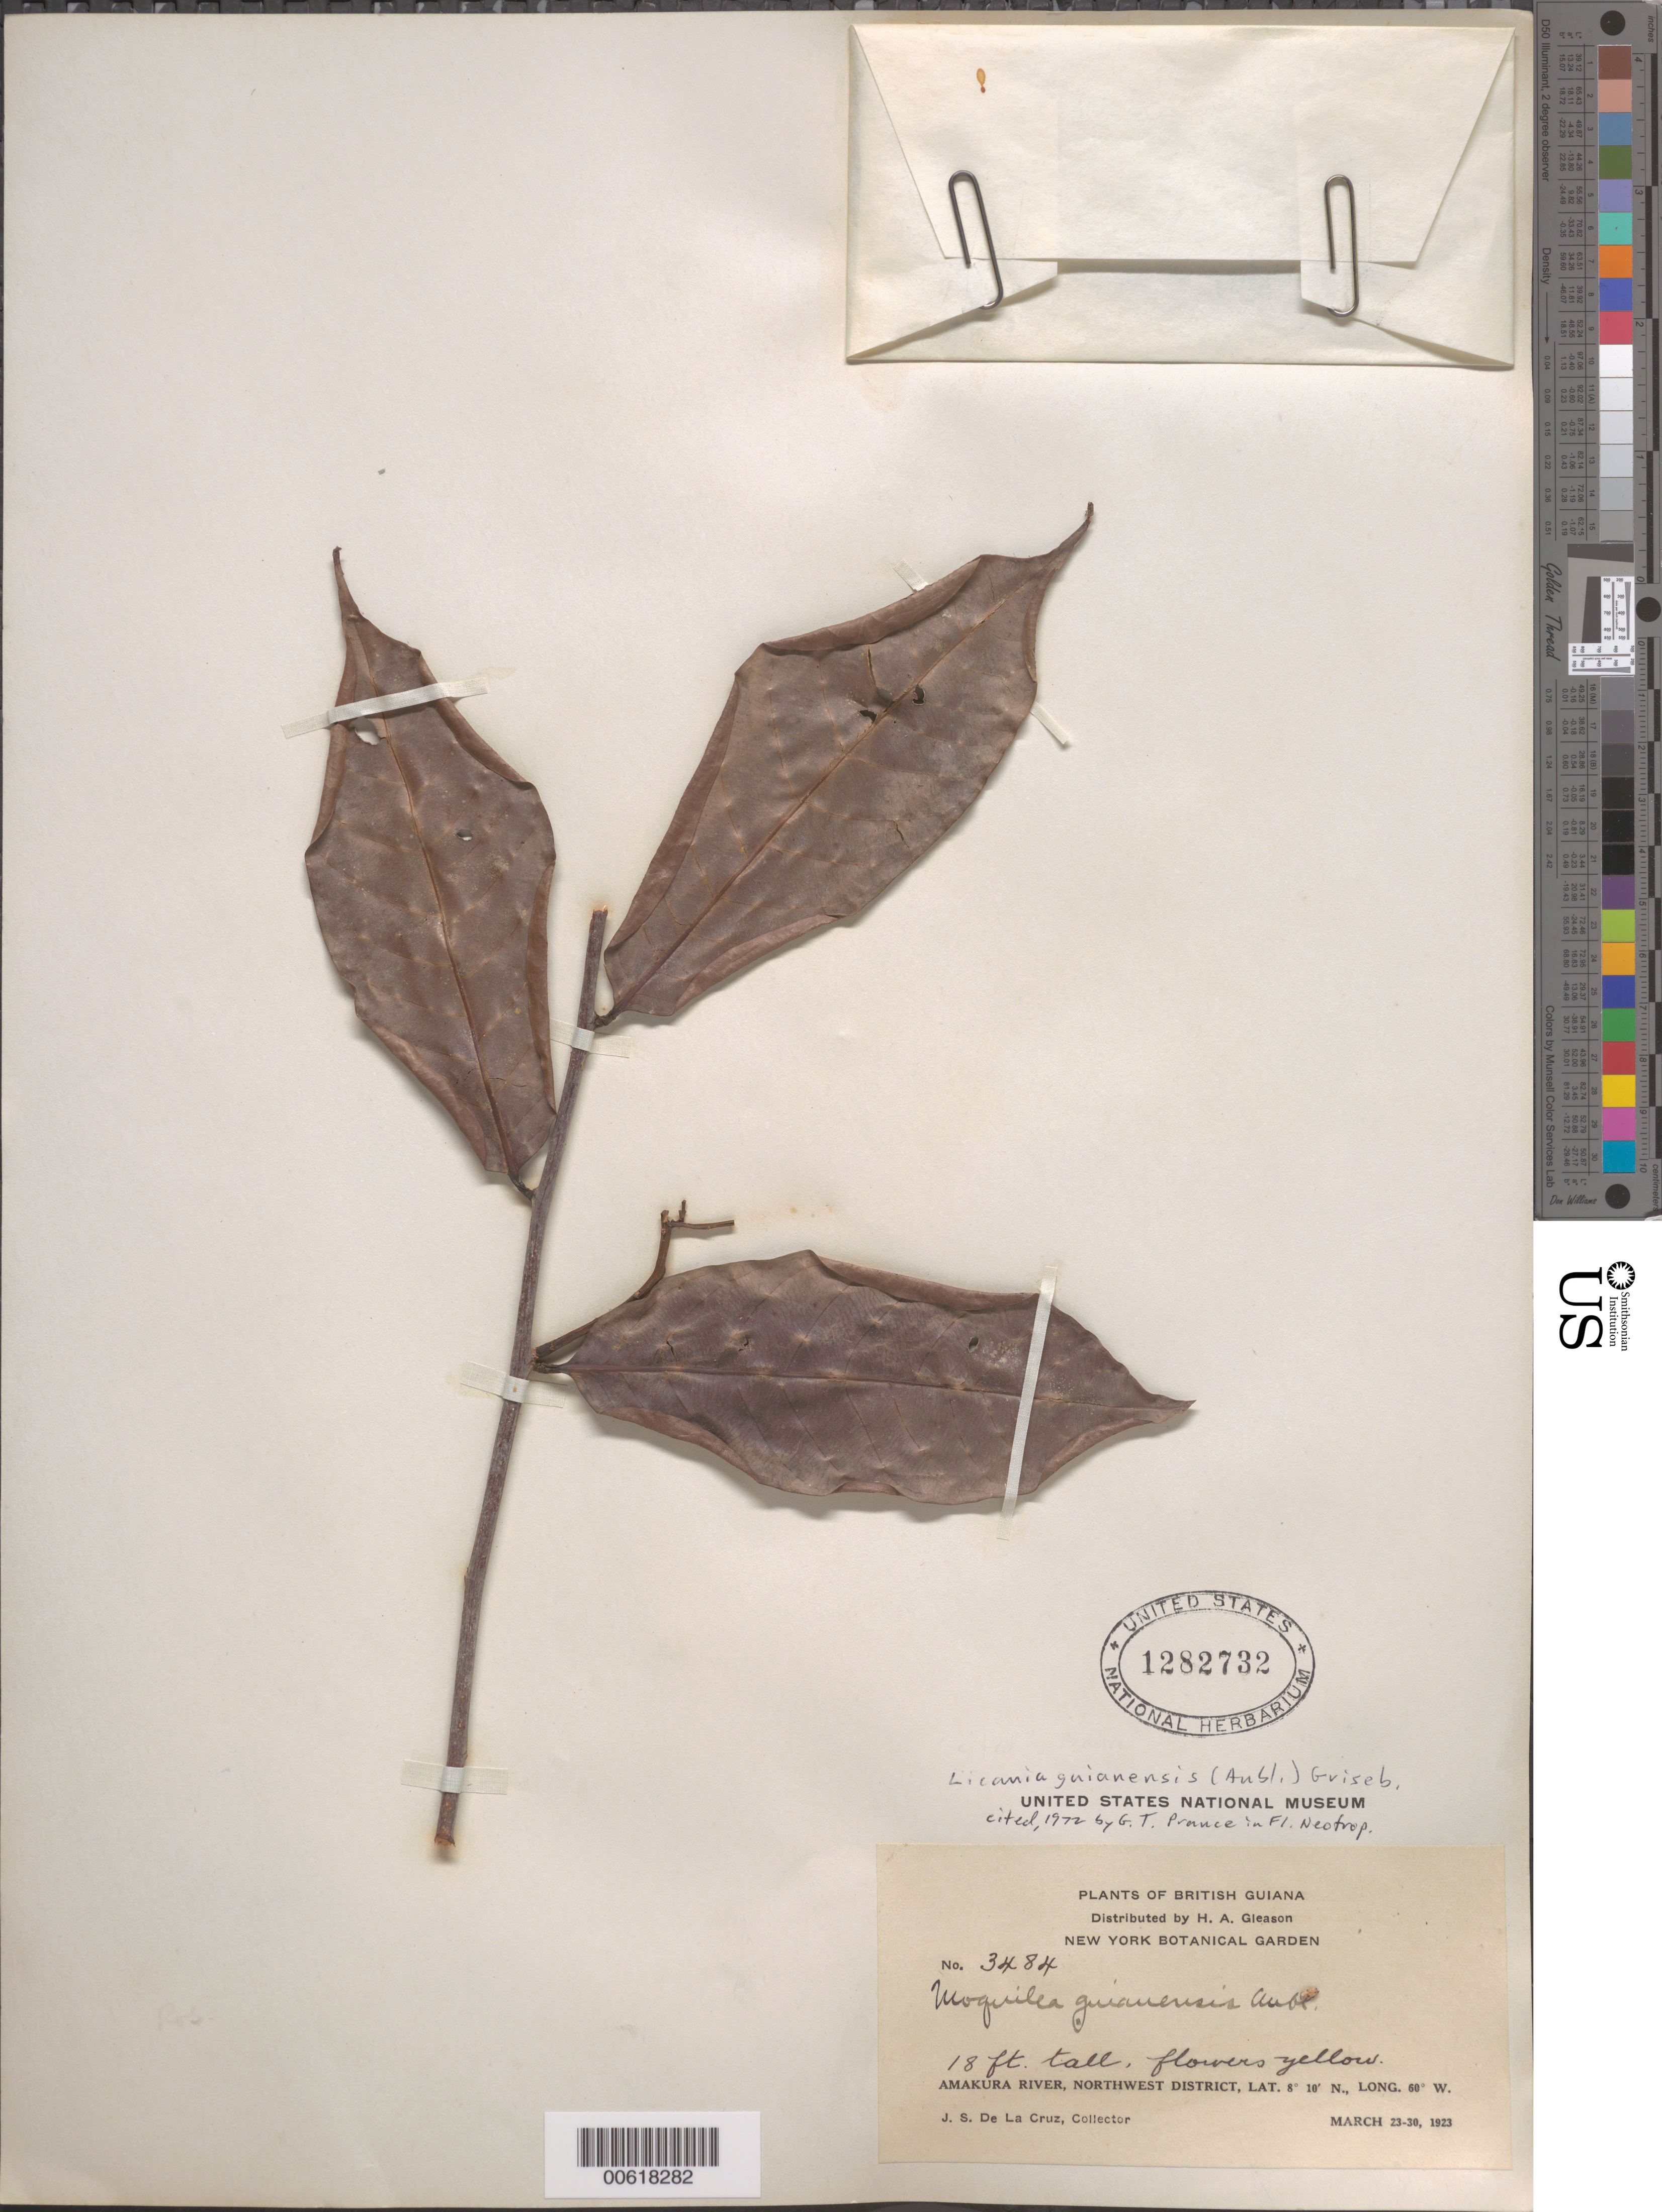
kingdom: Plantae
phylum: Tracheophyta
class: Magnoliopsida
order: Malpighiales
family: Chrysobalanaceae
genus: Moquilea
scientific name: Moquilea guianensis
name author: Aubl.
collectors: J. S. de la Cruz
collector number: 3484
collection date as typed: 23-Mar-23 to 30-Mar-23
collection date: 1923-03-23/1923-03-30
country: Guyana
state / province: Barima-Waini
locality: Amakura R., NW District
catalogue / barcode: US 1282732